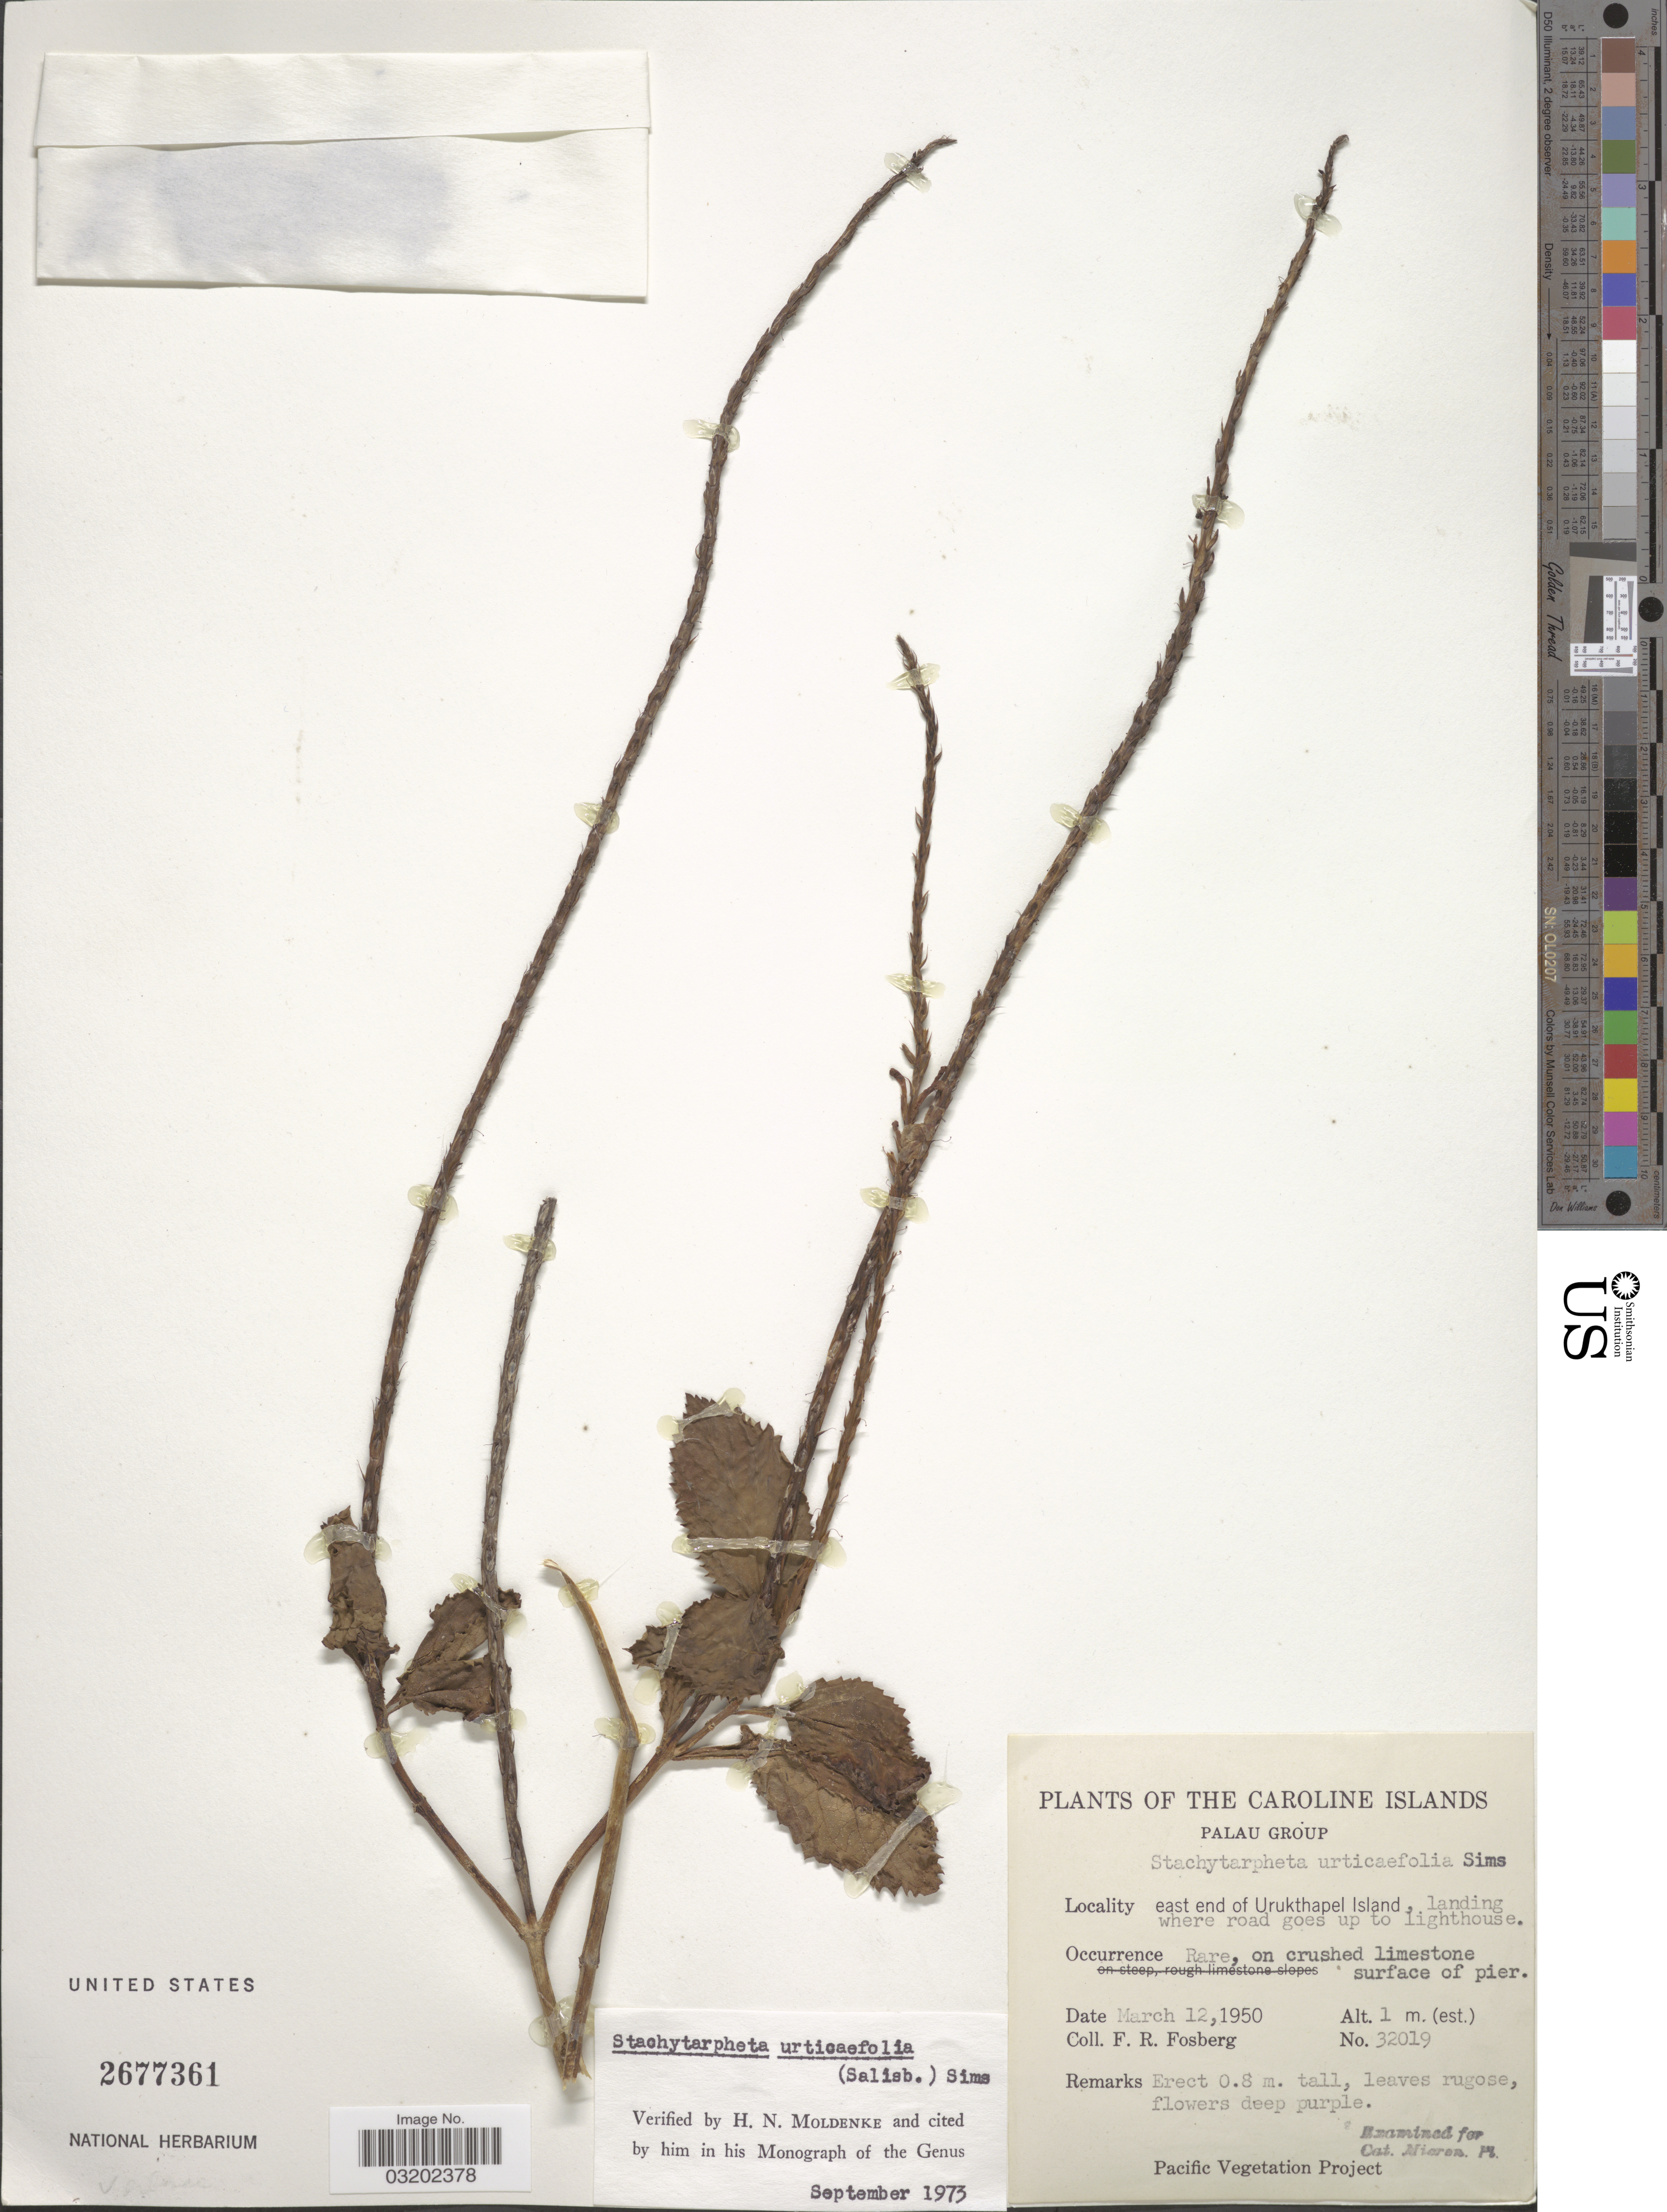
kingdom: Plantae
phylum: Tracheophyta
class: Magnoliopsida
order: Lamiales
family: Verbenaceae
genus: Stachytarpheta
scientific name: Stachytarpheta urticifolia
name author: Sims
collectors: F. R. Fosberg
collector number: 32019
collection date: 1950-03-12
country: Palau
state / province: Koror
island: Ngeruktabel [Urukthapel]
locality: The Caroline Islands. Palau Group. East end of Urukthapel Island, landing where road goes up to lighthouse.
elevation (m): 1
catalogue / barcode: US 2677361